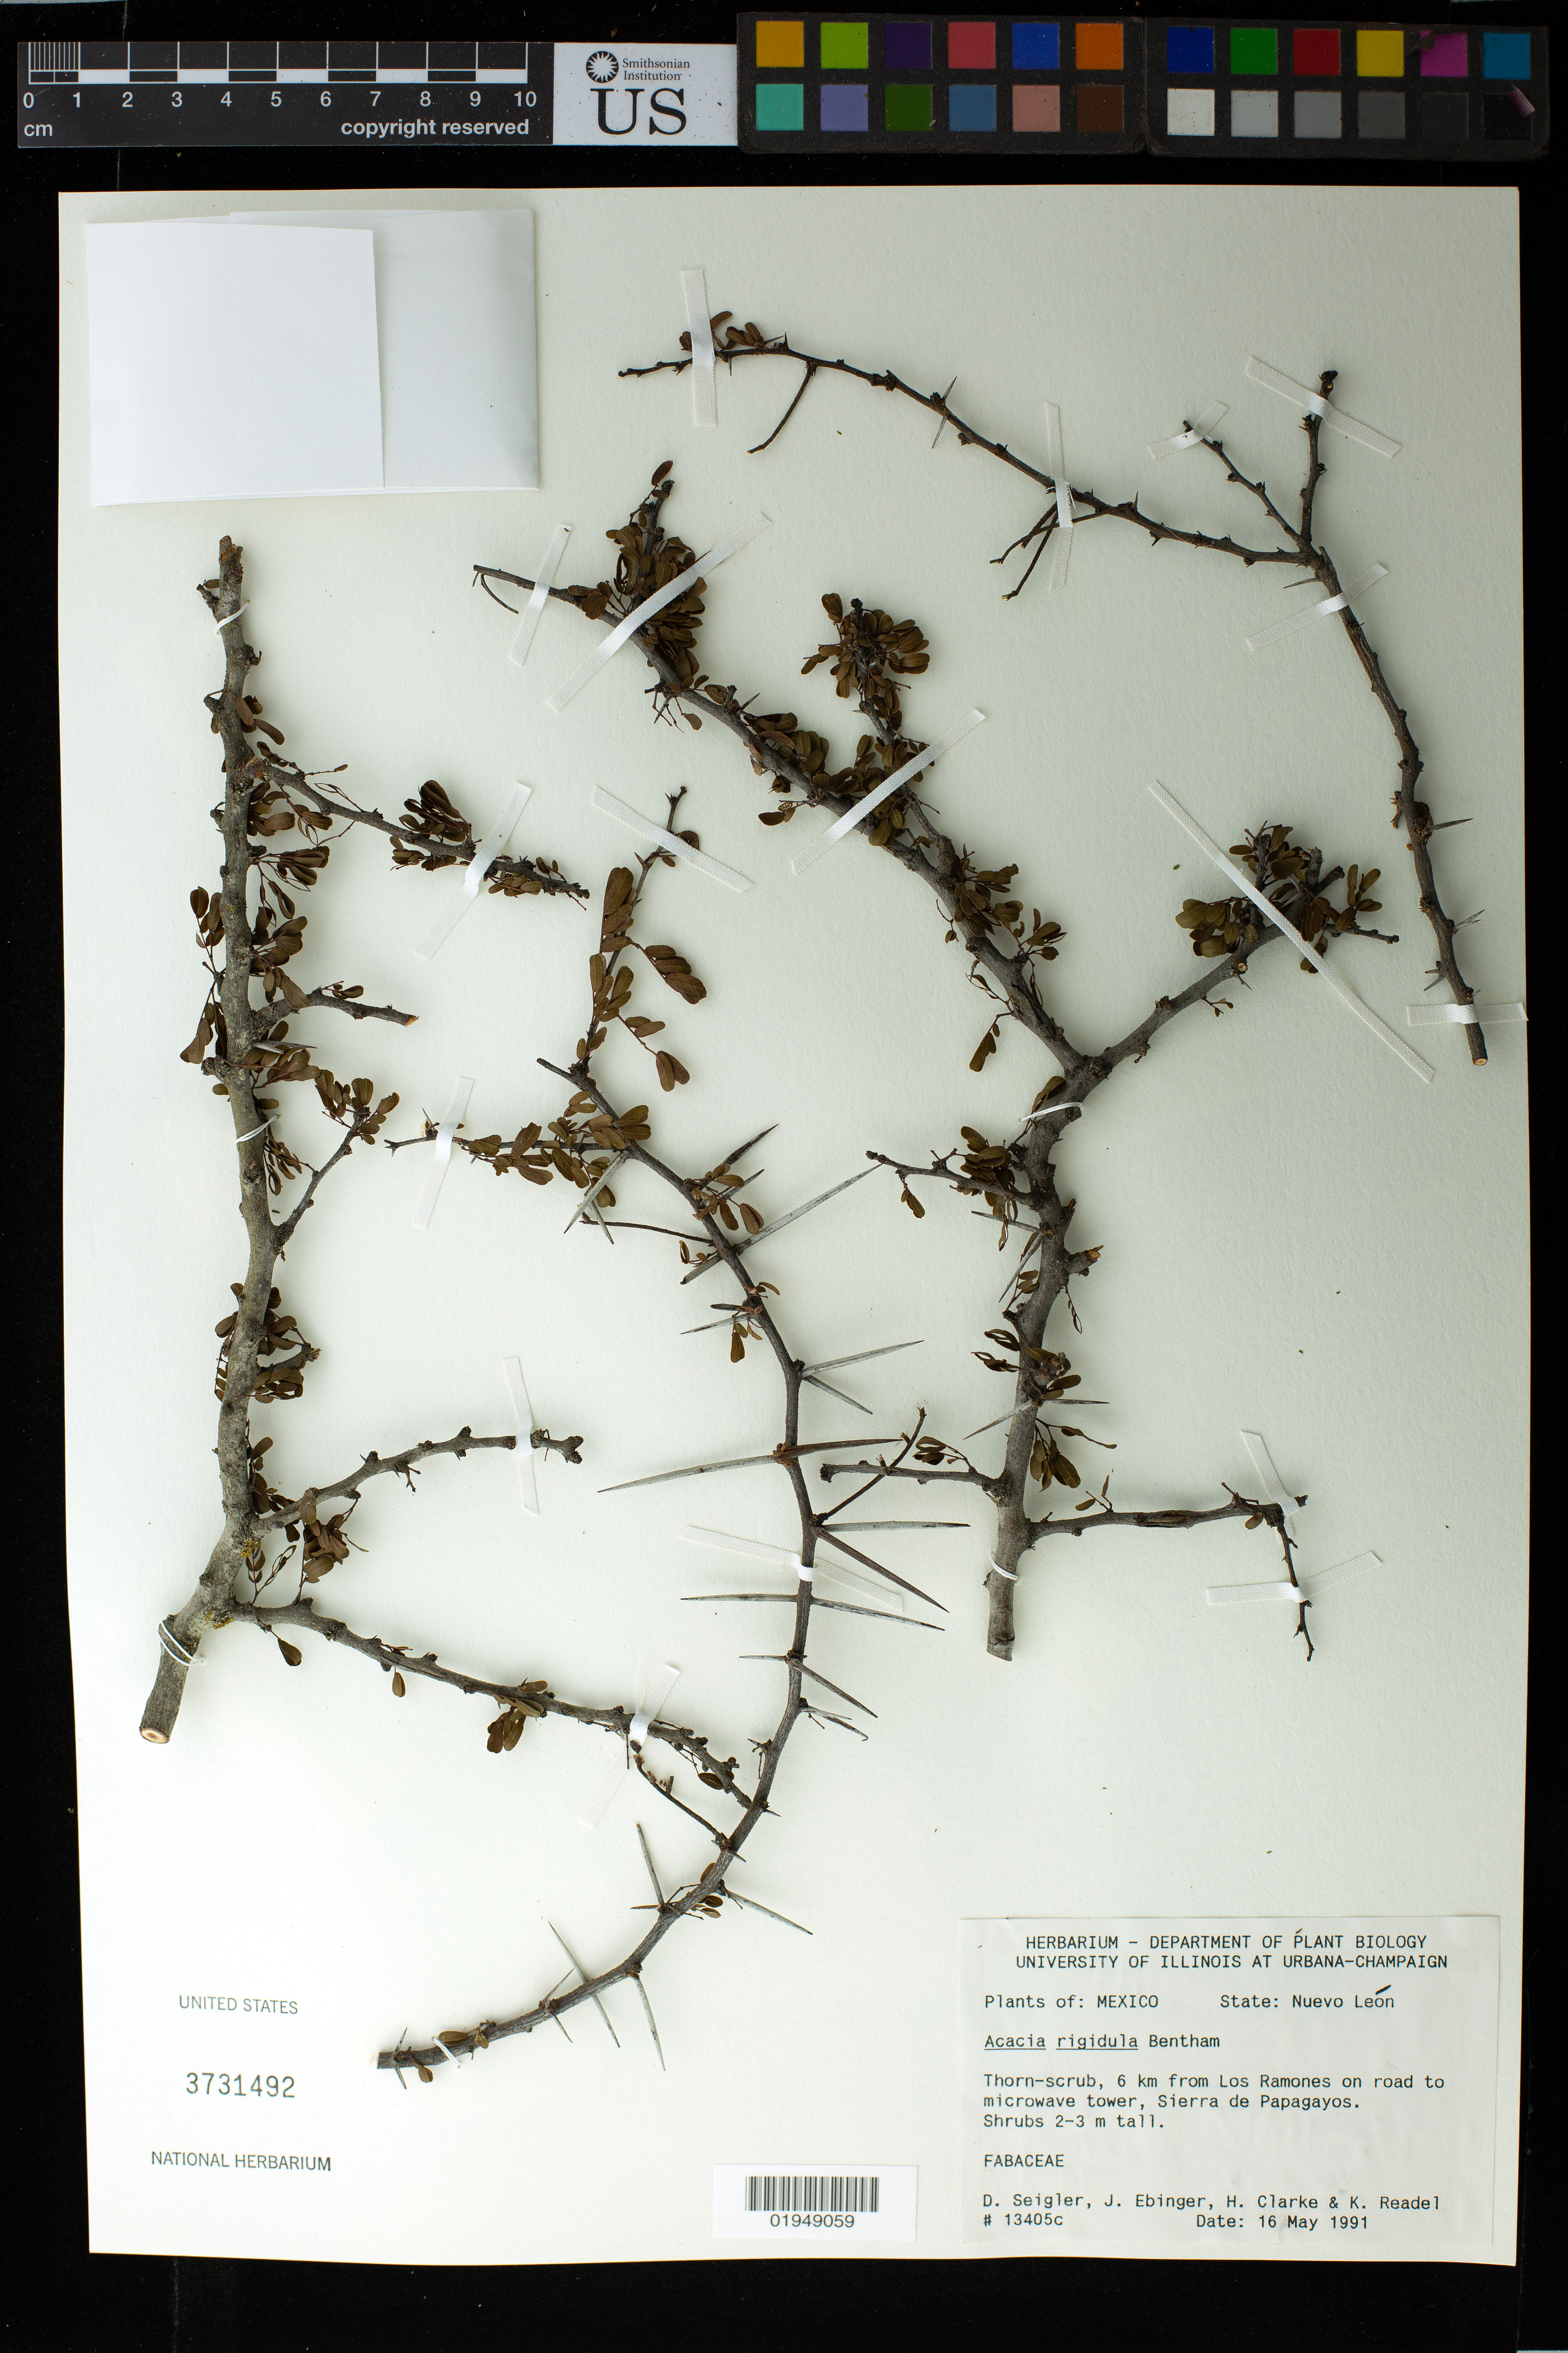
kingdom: Plantae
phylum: Tracheophyta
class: Magnoliopsida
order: Fabales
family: Fabaceae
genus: Vachellia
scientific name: Vachellia rigidula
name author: (Benth.) Seigler & Ebinger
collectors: D. Seigler, J. Ebinger, K. Clarke & K. Readel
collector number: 13405c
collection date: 1991-05-16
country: Mexico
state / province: Nuevo León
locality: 6 km from Los Ramones on road to microwave tower, Sierra de Papagayos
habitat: Thorn-scrub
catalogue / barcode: US 3731492